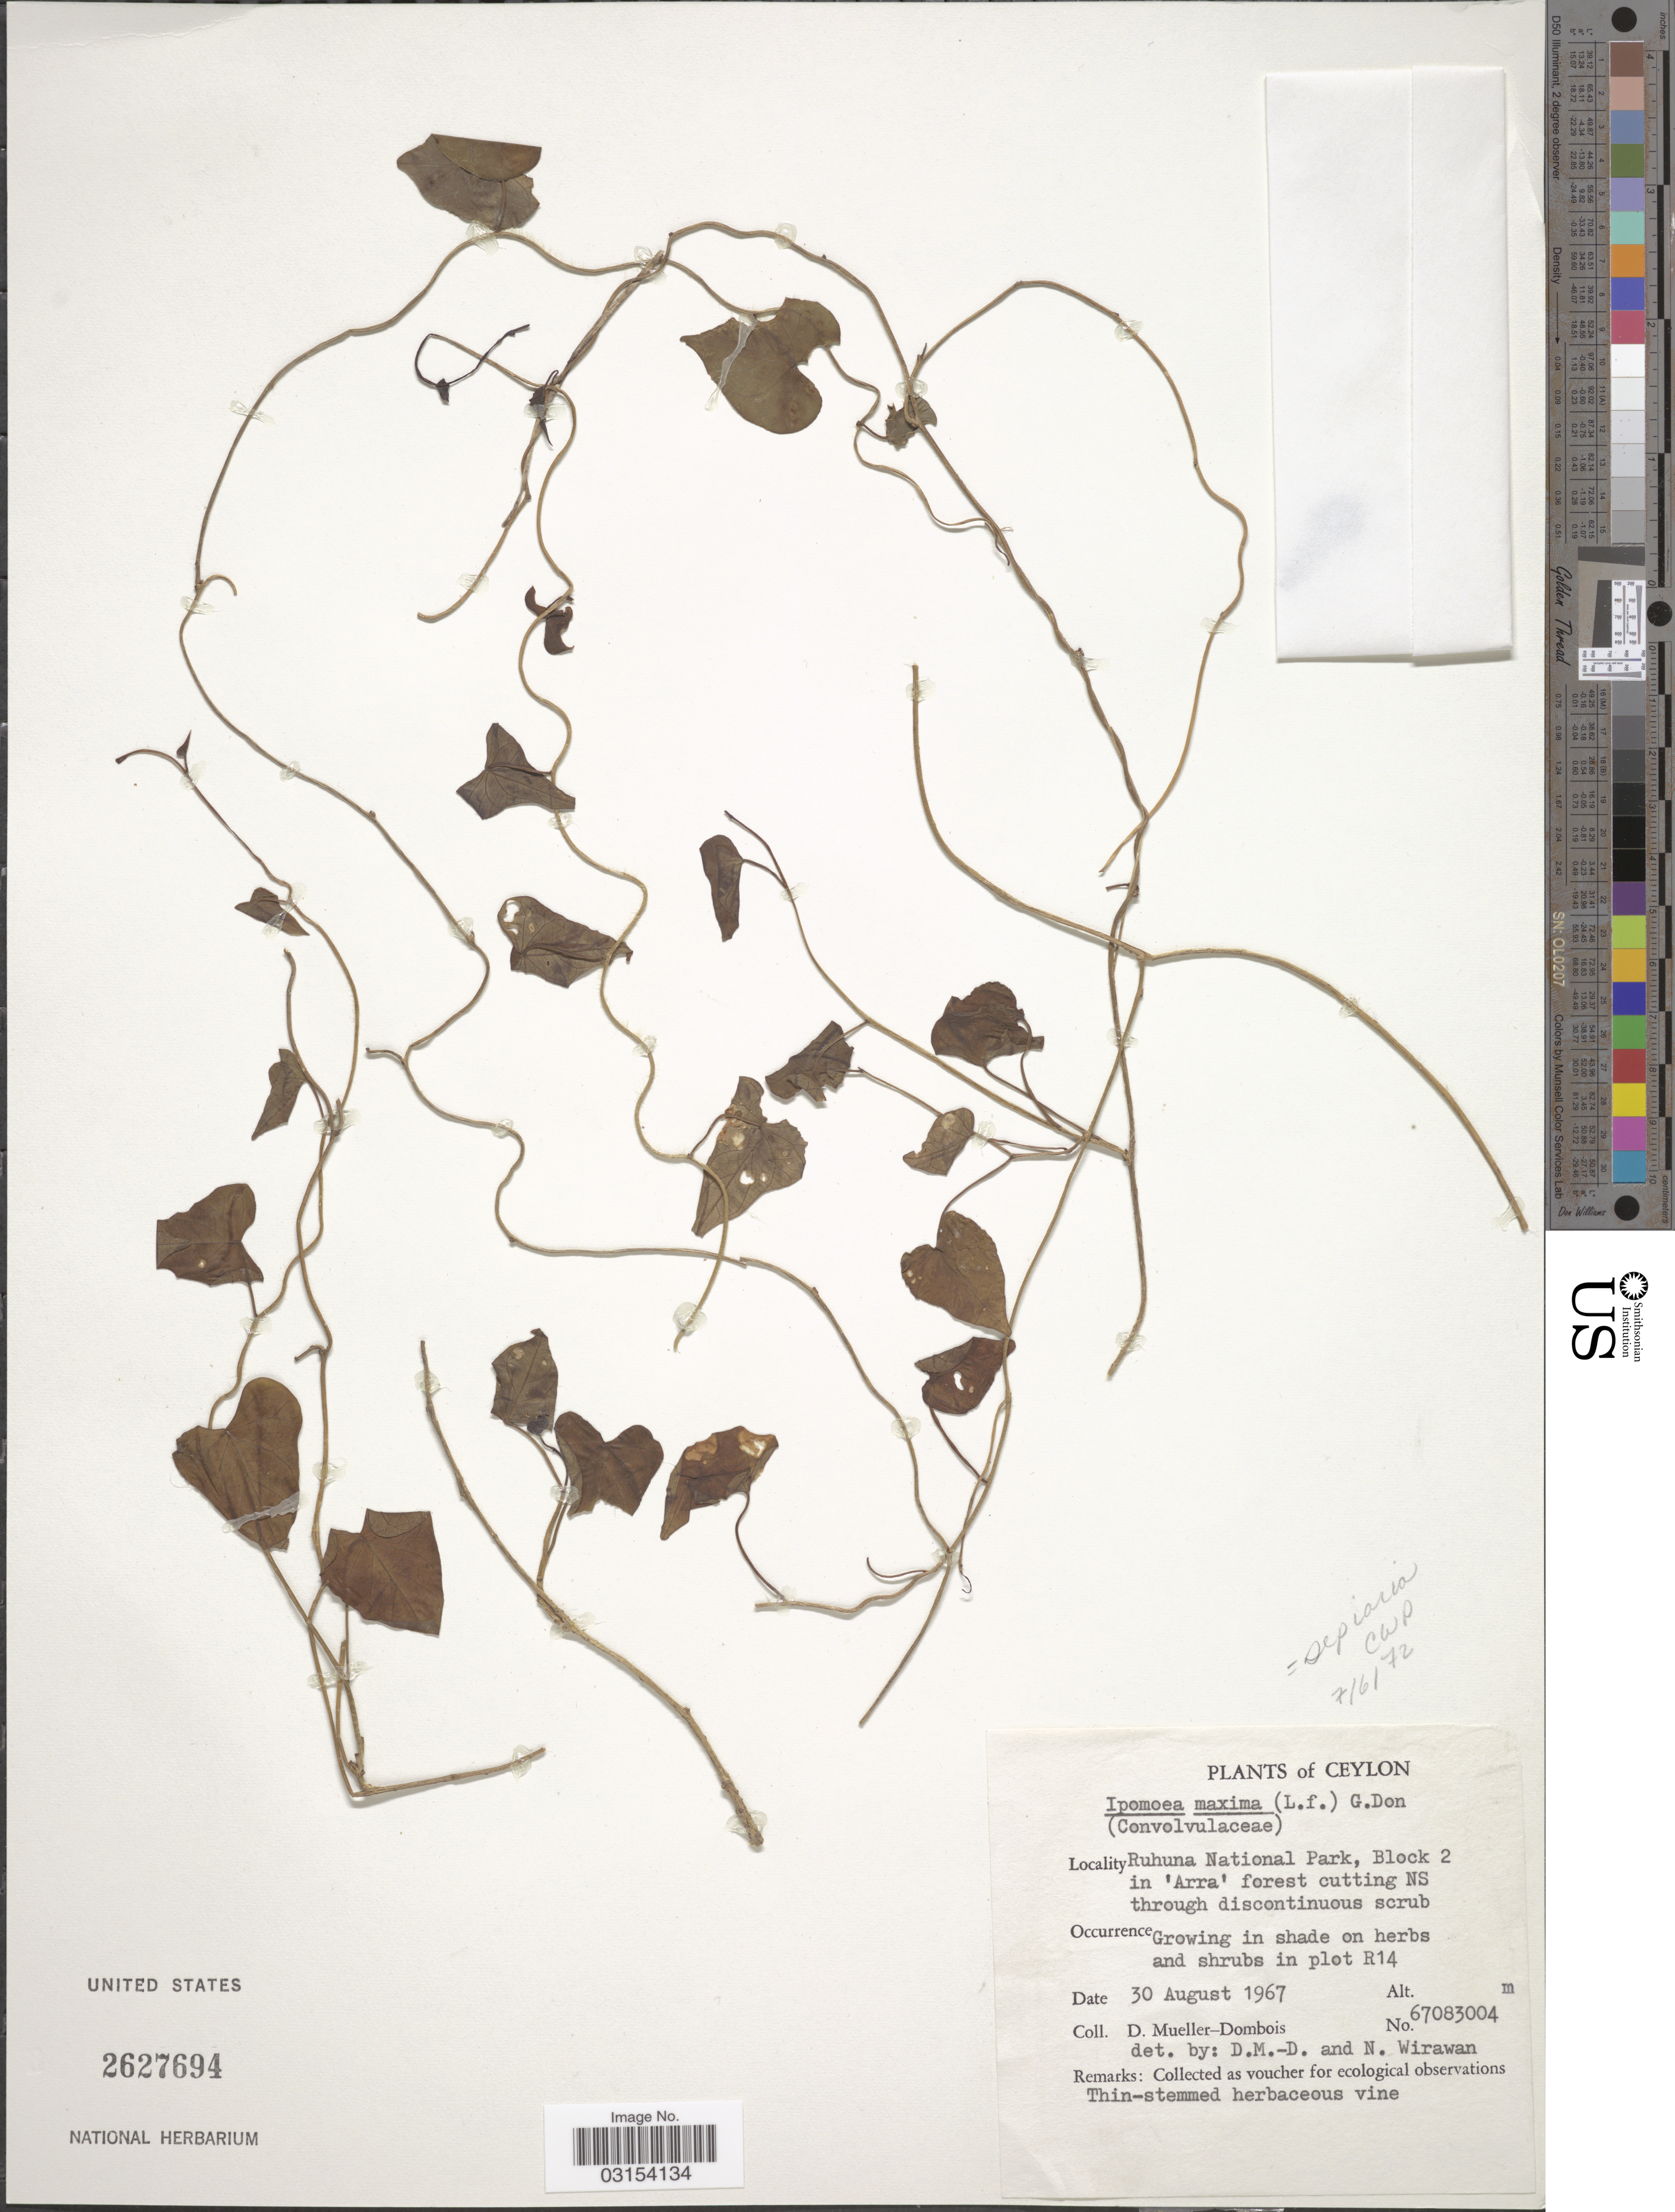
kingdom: Plantae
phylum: Tracheophyta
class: Magnoliopsida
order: Solanales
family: Convolvulaceae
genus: Ipomoea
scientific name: Ipomoea sepiaria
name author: Koenig ex Roxb.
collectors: D. Mueller-Dombois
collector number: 67083004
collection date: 1967-08-30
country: Sri Lanka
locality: Ceylon, Ruhuna National Park, Block 2 in 'Arra' forest cutting NS through discontinuous scrub, plot R14.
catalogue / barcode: US 2627694